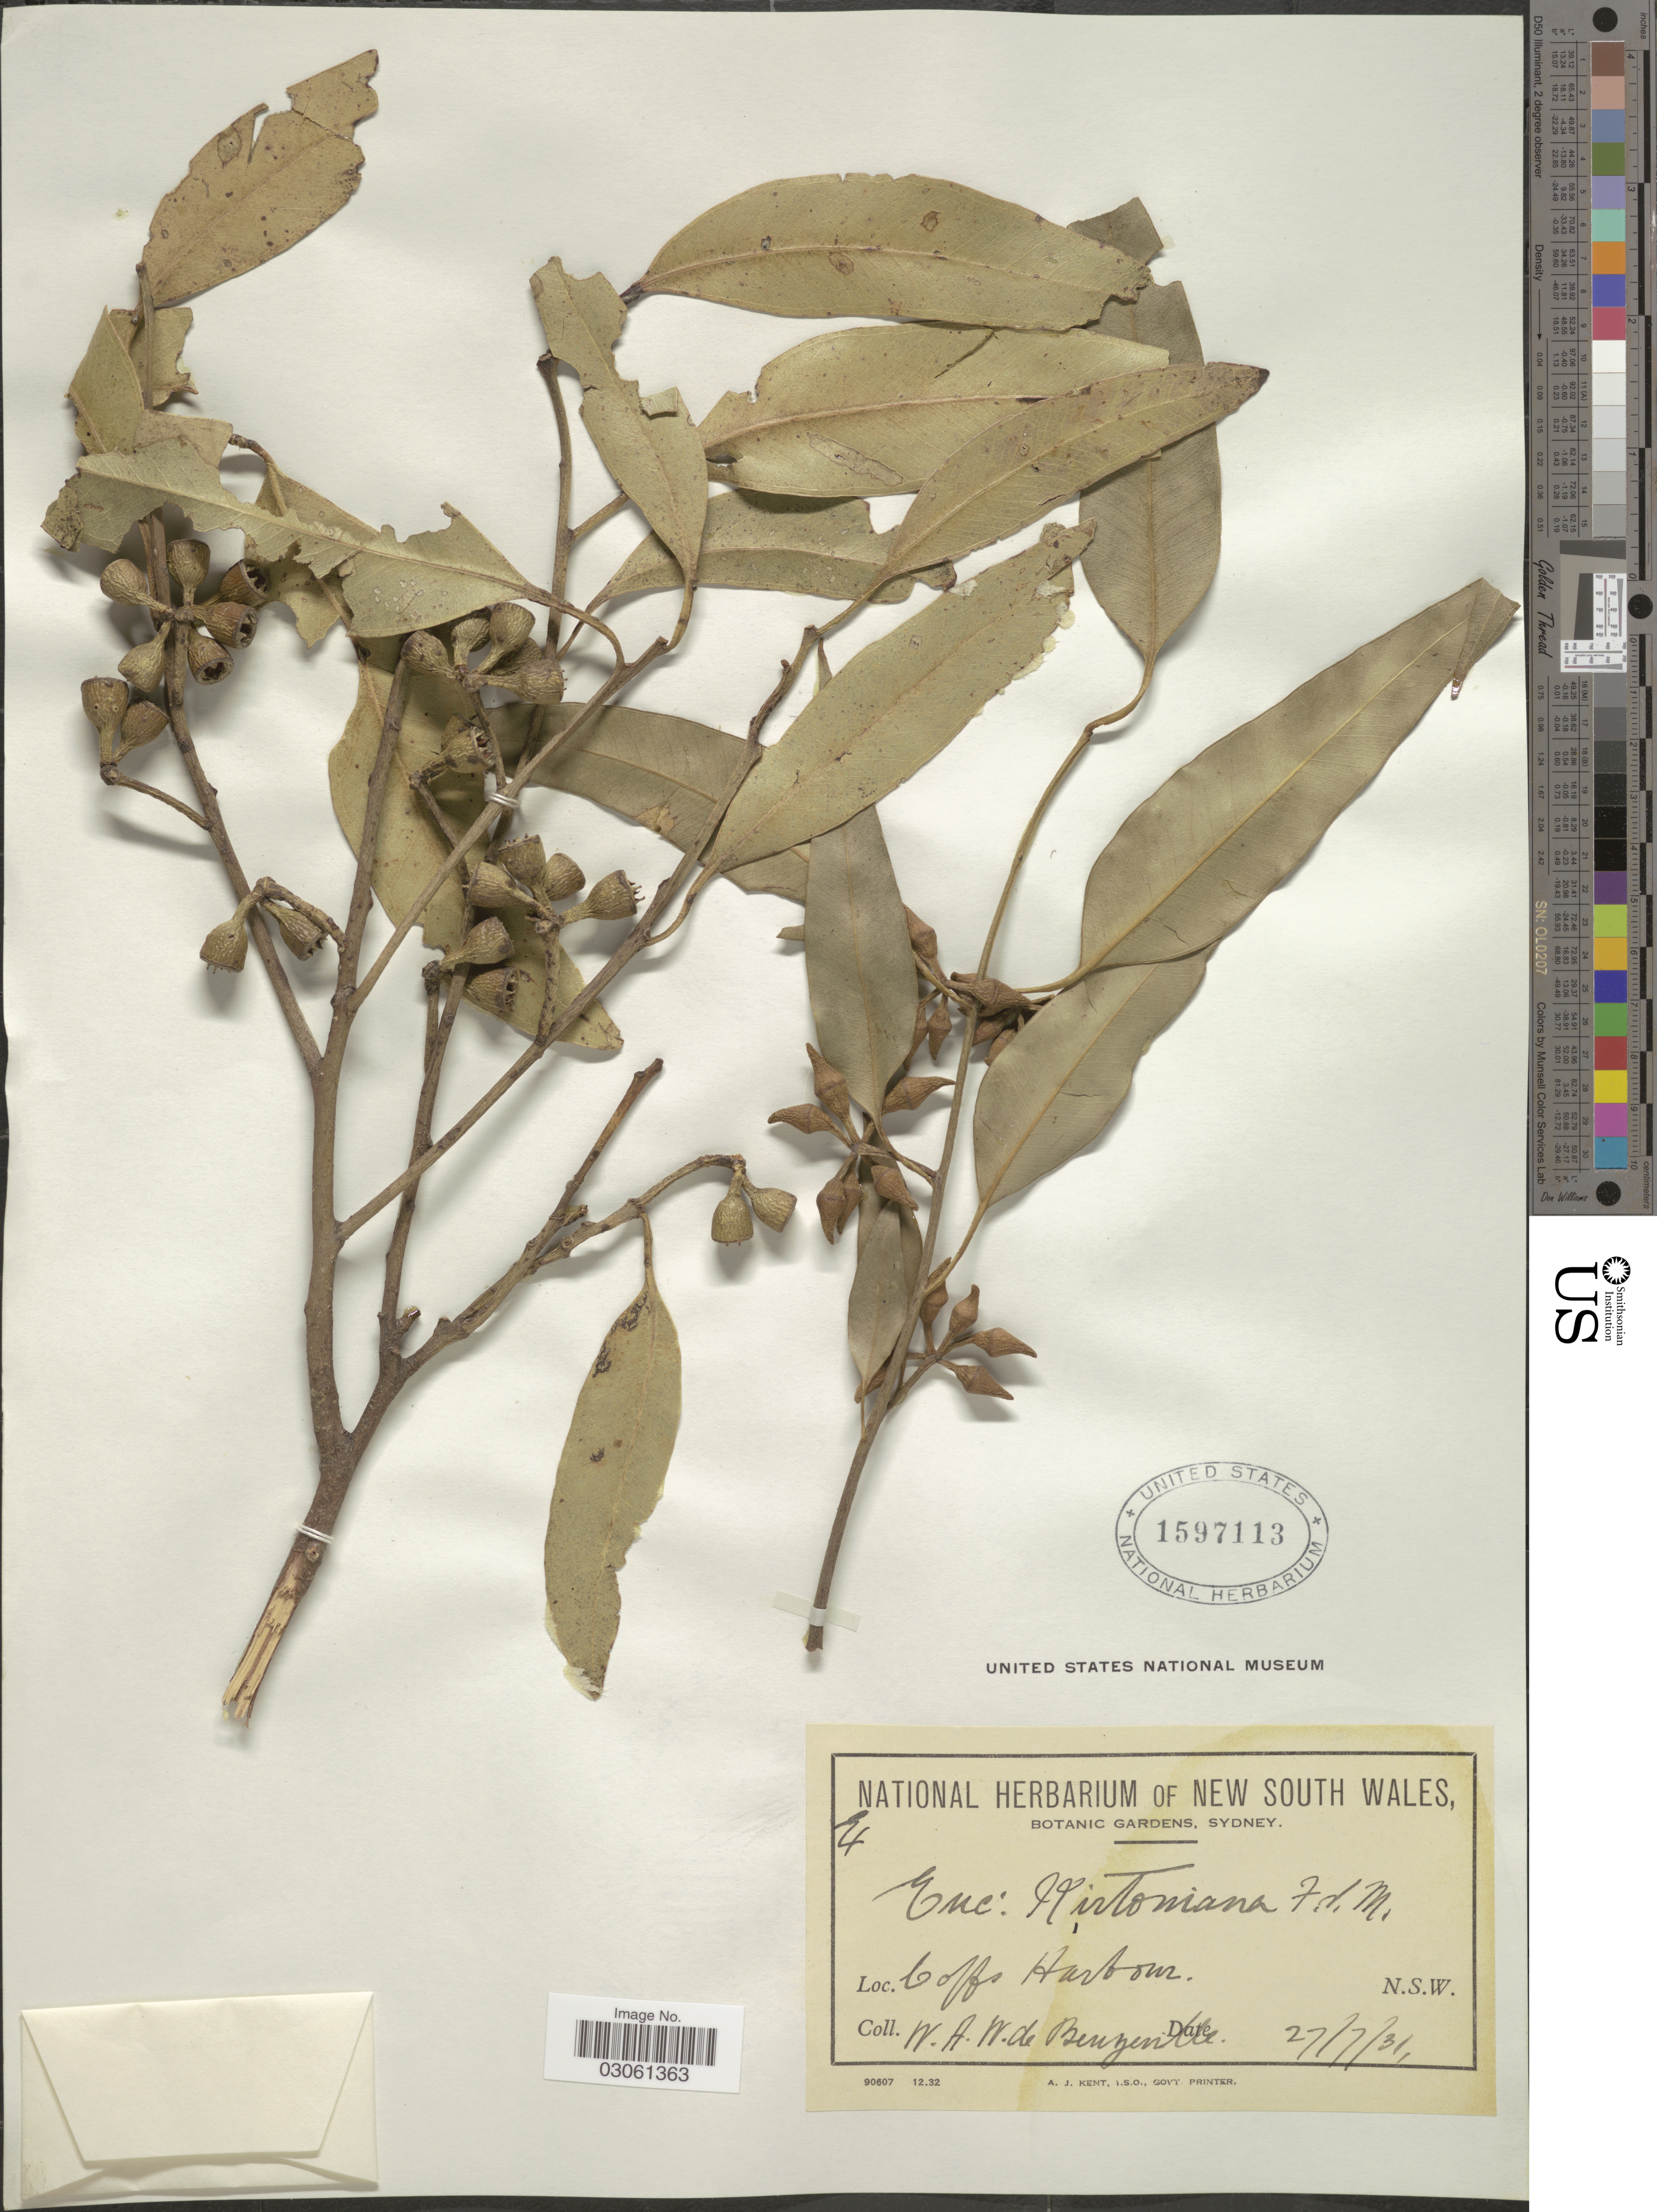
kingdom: Plantae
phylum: Tracheophyta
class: Magnoliopsida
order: Myrtales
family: Myrtaceae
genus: Eucalyptus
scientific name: Eucalyptus x kirtoniana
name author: F. Muell.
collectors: W. Beuzeville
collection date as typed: Transcribed d/m/y: 27/7/31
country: Australia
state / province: New South Wales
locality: Coffs Harbour.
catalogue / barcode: US 1597113